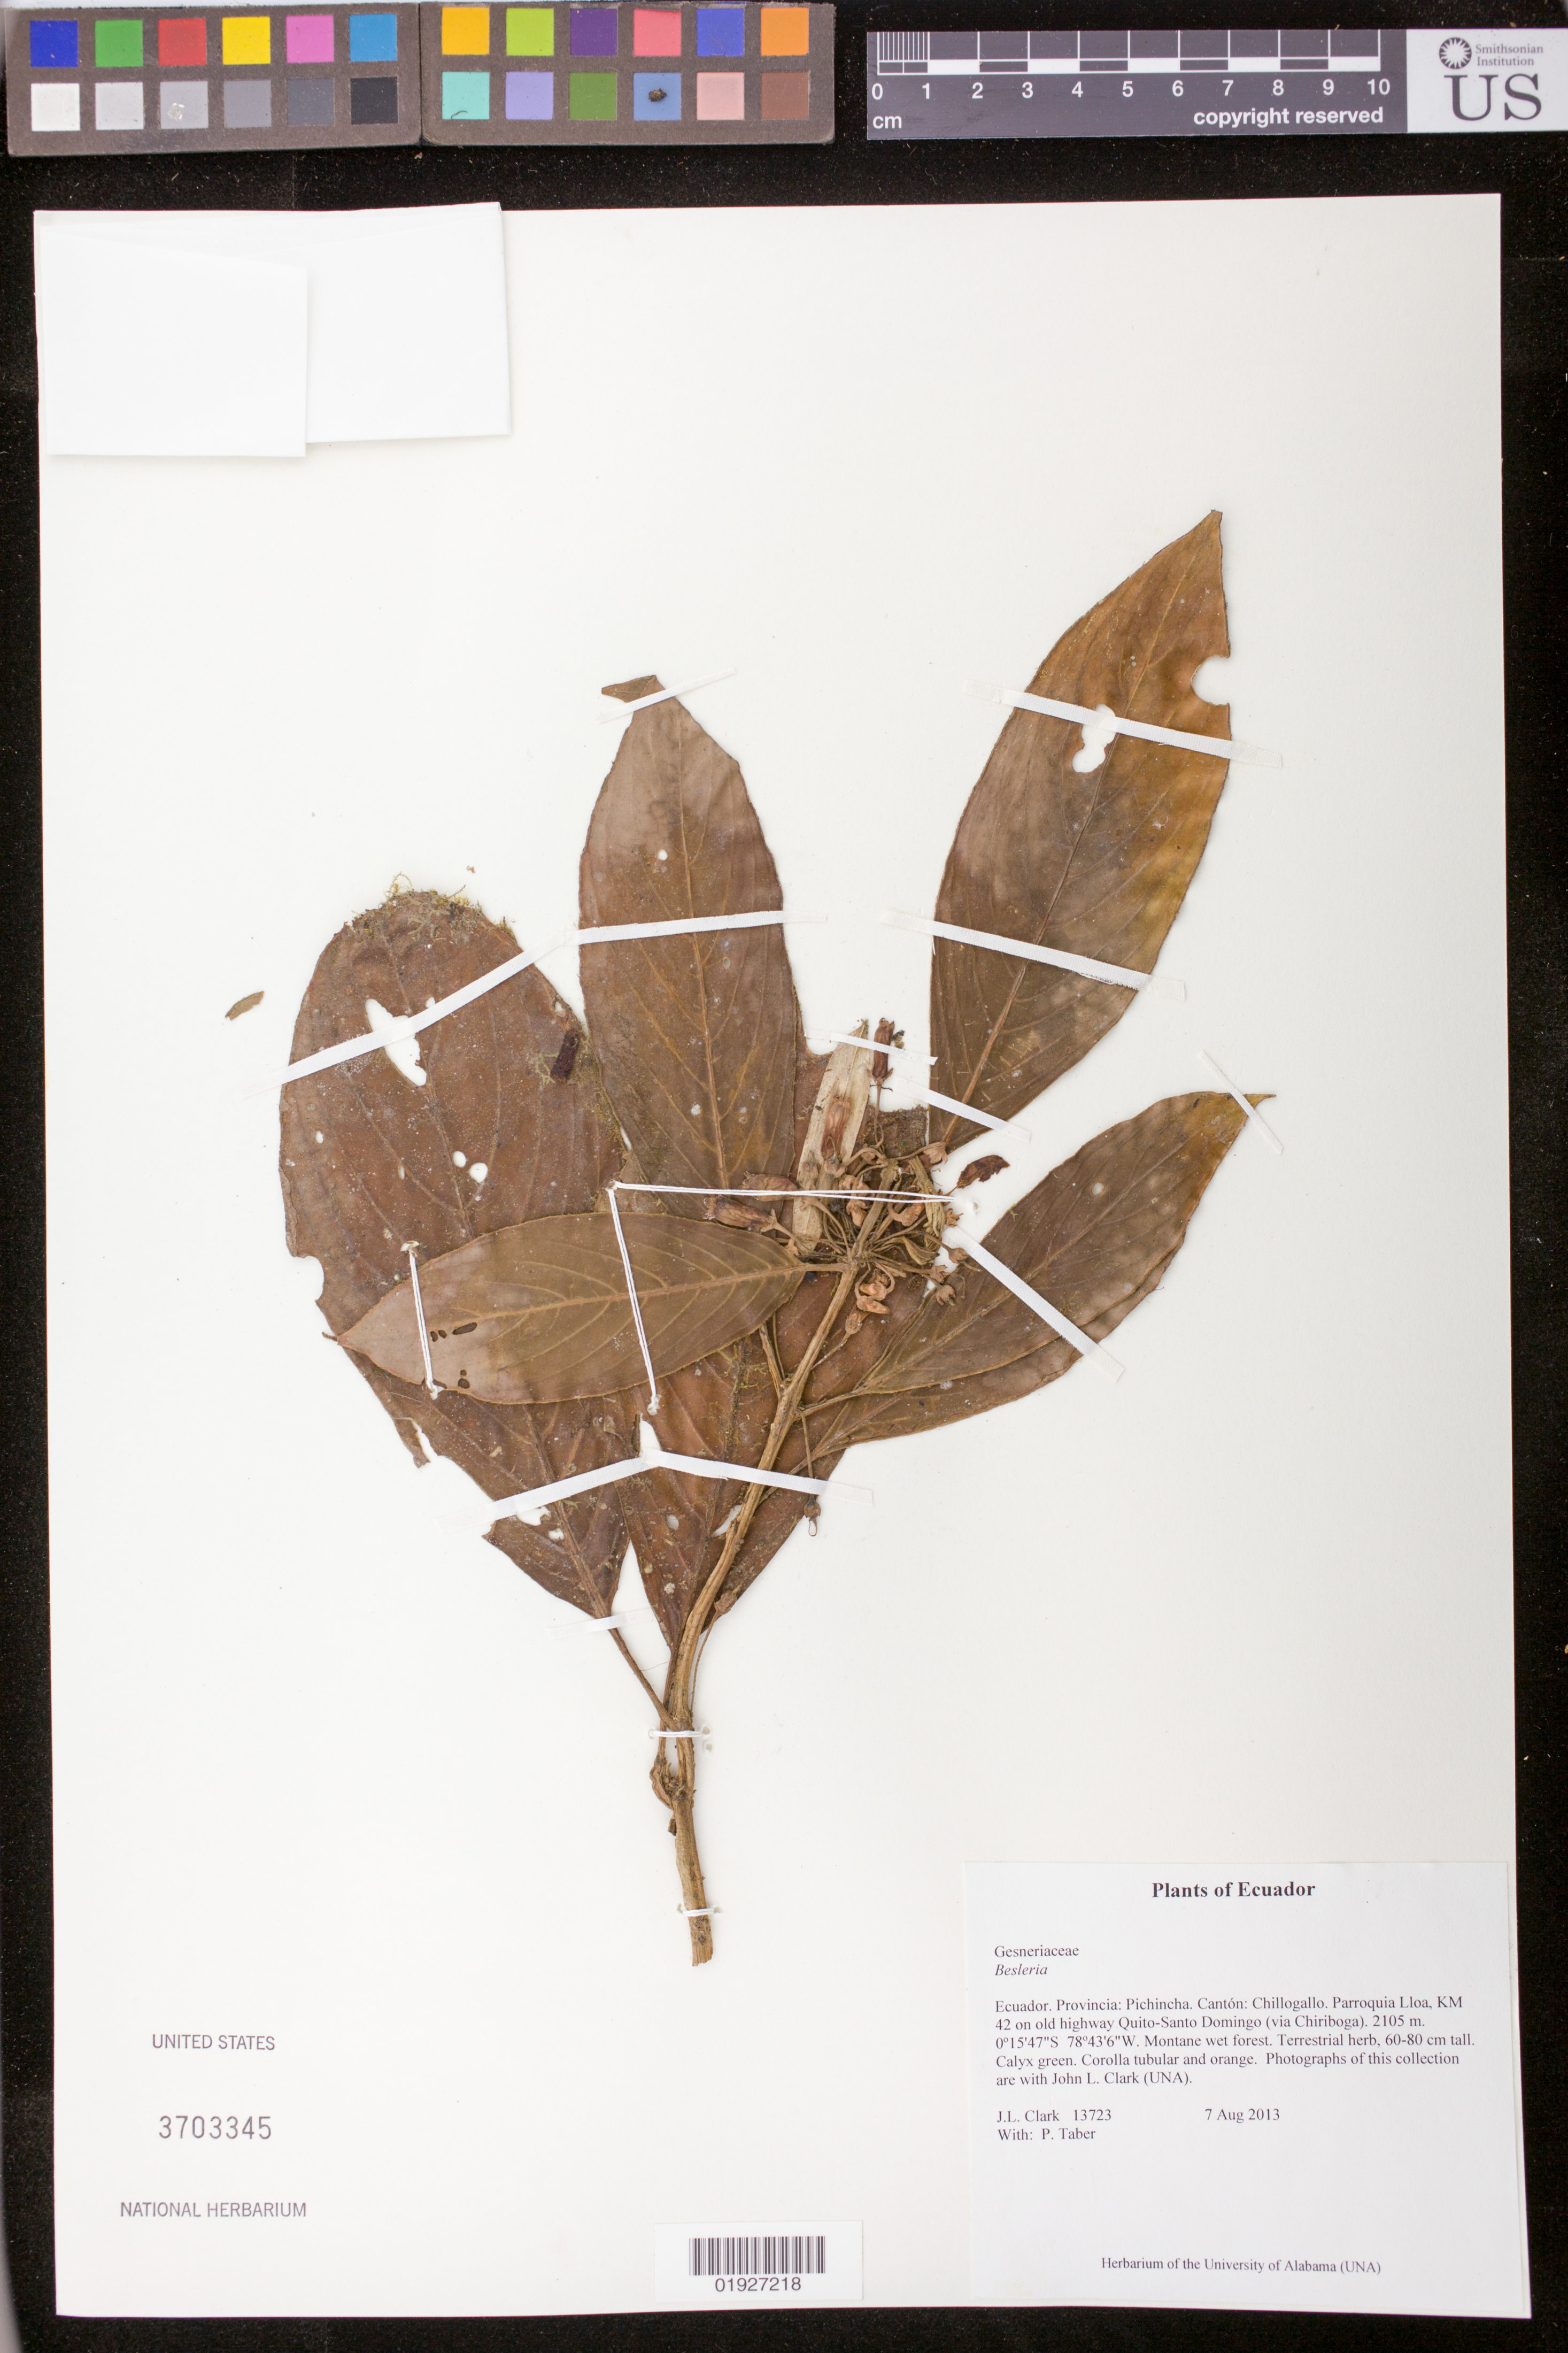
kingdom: Plantae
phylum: Tracheophyta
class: Magnoliopsida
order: Lamiales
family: Gesneriaceae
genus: Besleria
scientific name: Besleria sp.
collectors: J. L. Clark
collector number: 13723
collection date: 2013-08-07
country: Ecuador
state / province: Pichincha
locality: Canton; Chillogallo. Parroquia Lloa, KM 42 on old highways Quito-Santo Domingo (via Chiriboga).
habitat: Montane wet forest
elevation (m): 2105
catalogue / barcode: US 3703345